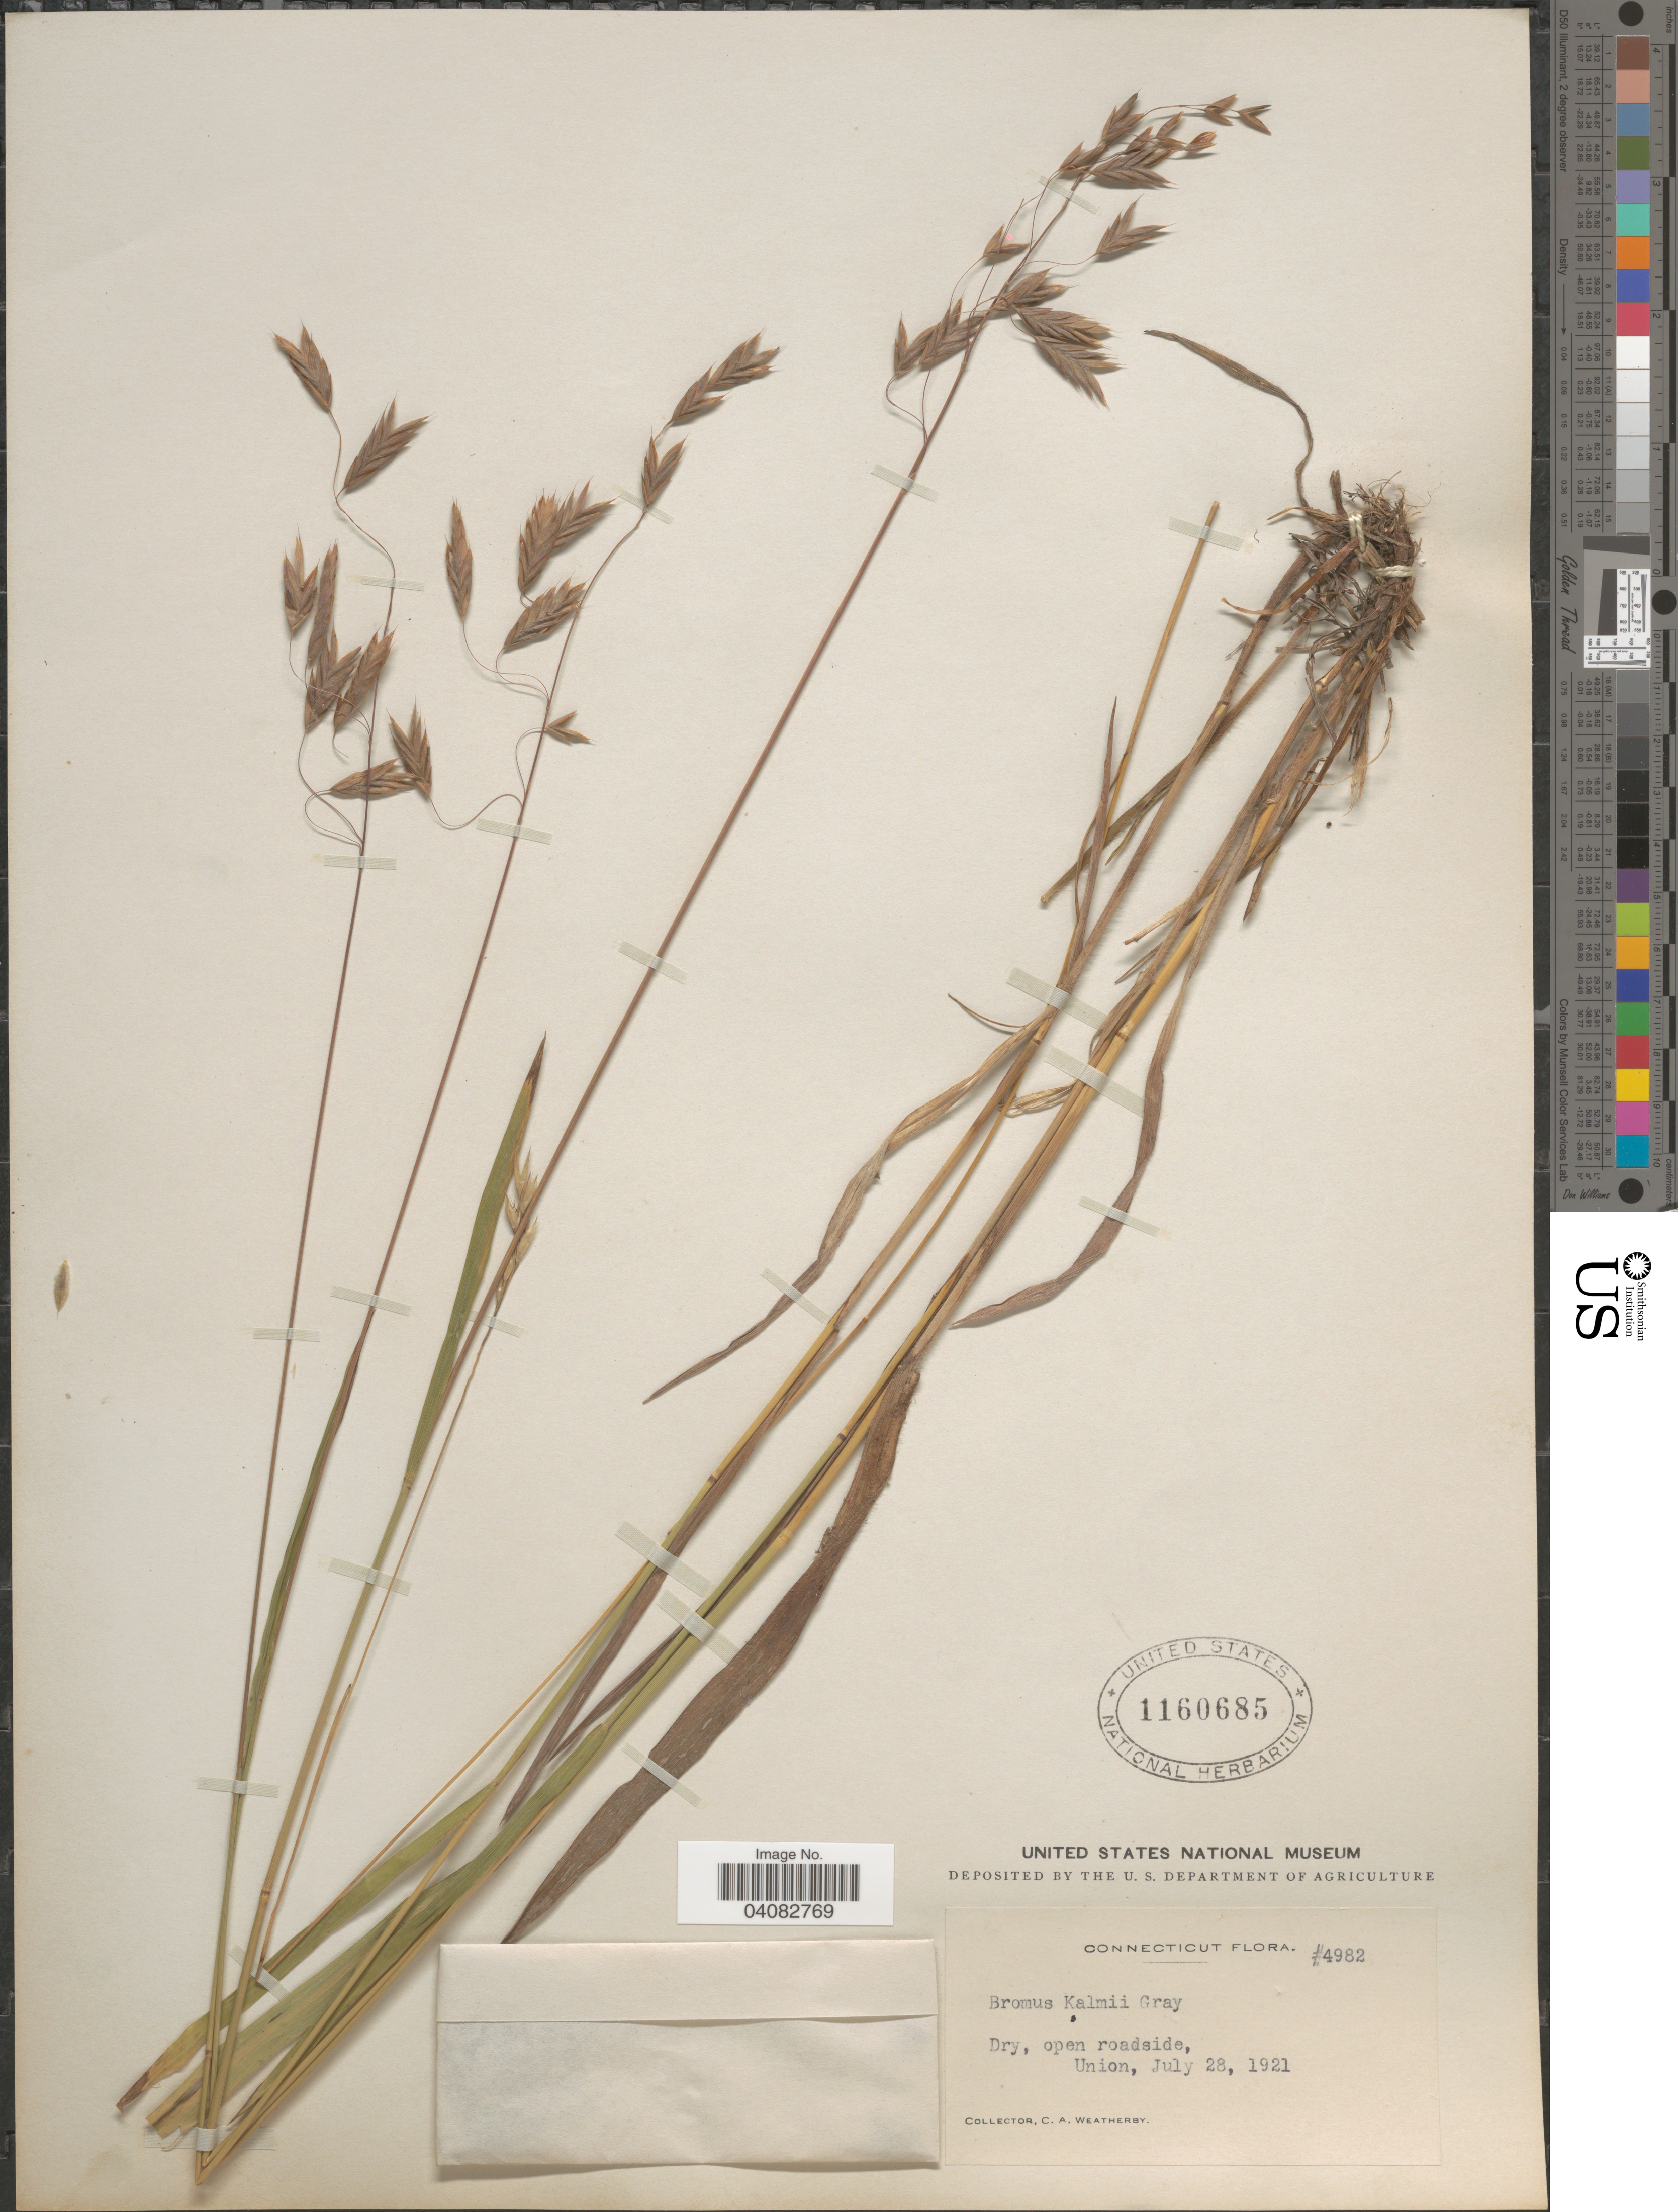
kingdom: Plantae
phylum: Tracheophyta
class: Liliopsida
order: Poales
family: Poaceae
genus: Bromus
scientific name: Bromus kalmii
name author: A. Gray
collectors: C. A. Weatherby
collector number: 4982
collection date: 1921-07-28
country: United States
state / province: Connecticut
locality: Dry, open Roadside, Union.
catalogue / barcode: US 1160685